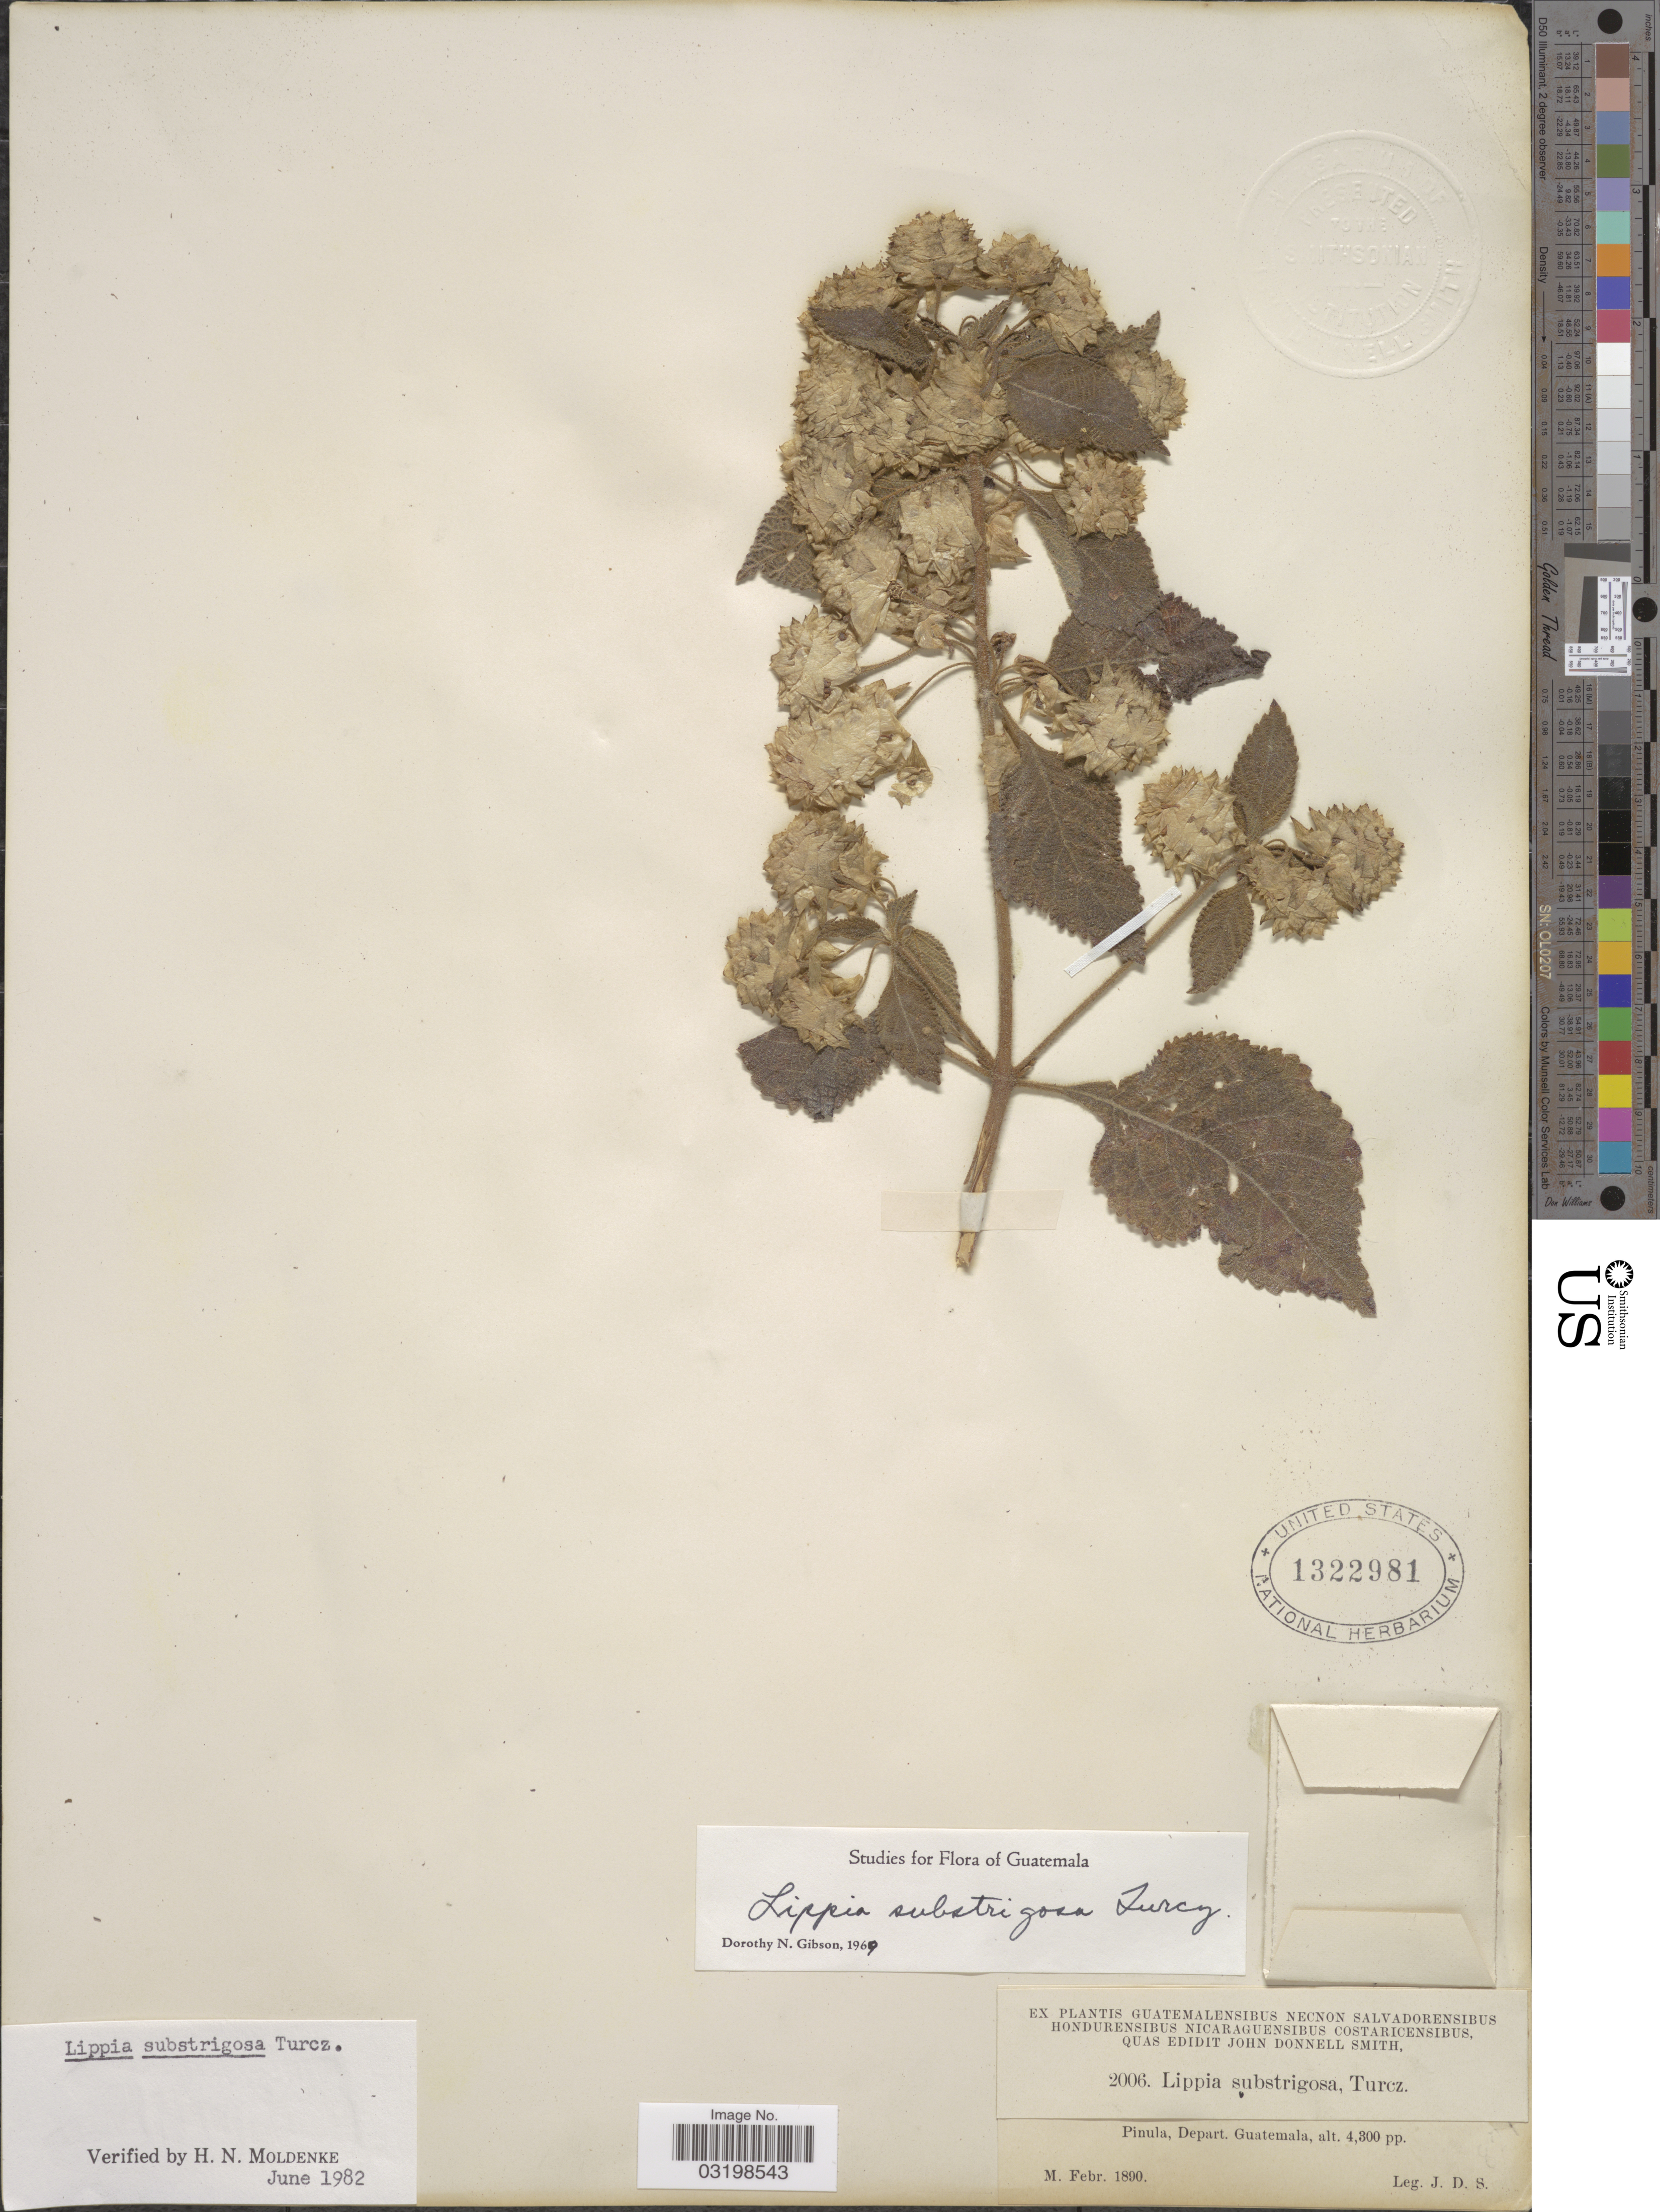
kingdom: Plantae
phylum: Tracheophyta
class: Magnoliopsida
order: Lamiales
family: Verbenaceae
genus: Lippia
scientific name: Lippia umbellata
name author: Cav.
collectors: J. Donnell Smith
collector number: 2006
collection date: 1890-02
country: Guatemala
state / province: Guatemala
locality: Pinula, Depart. Guatemala.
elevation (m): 1311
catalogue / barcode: US 1322981